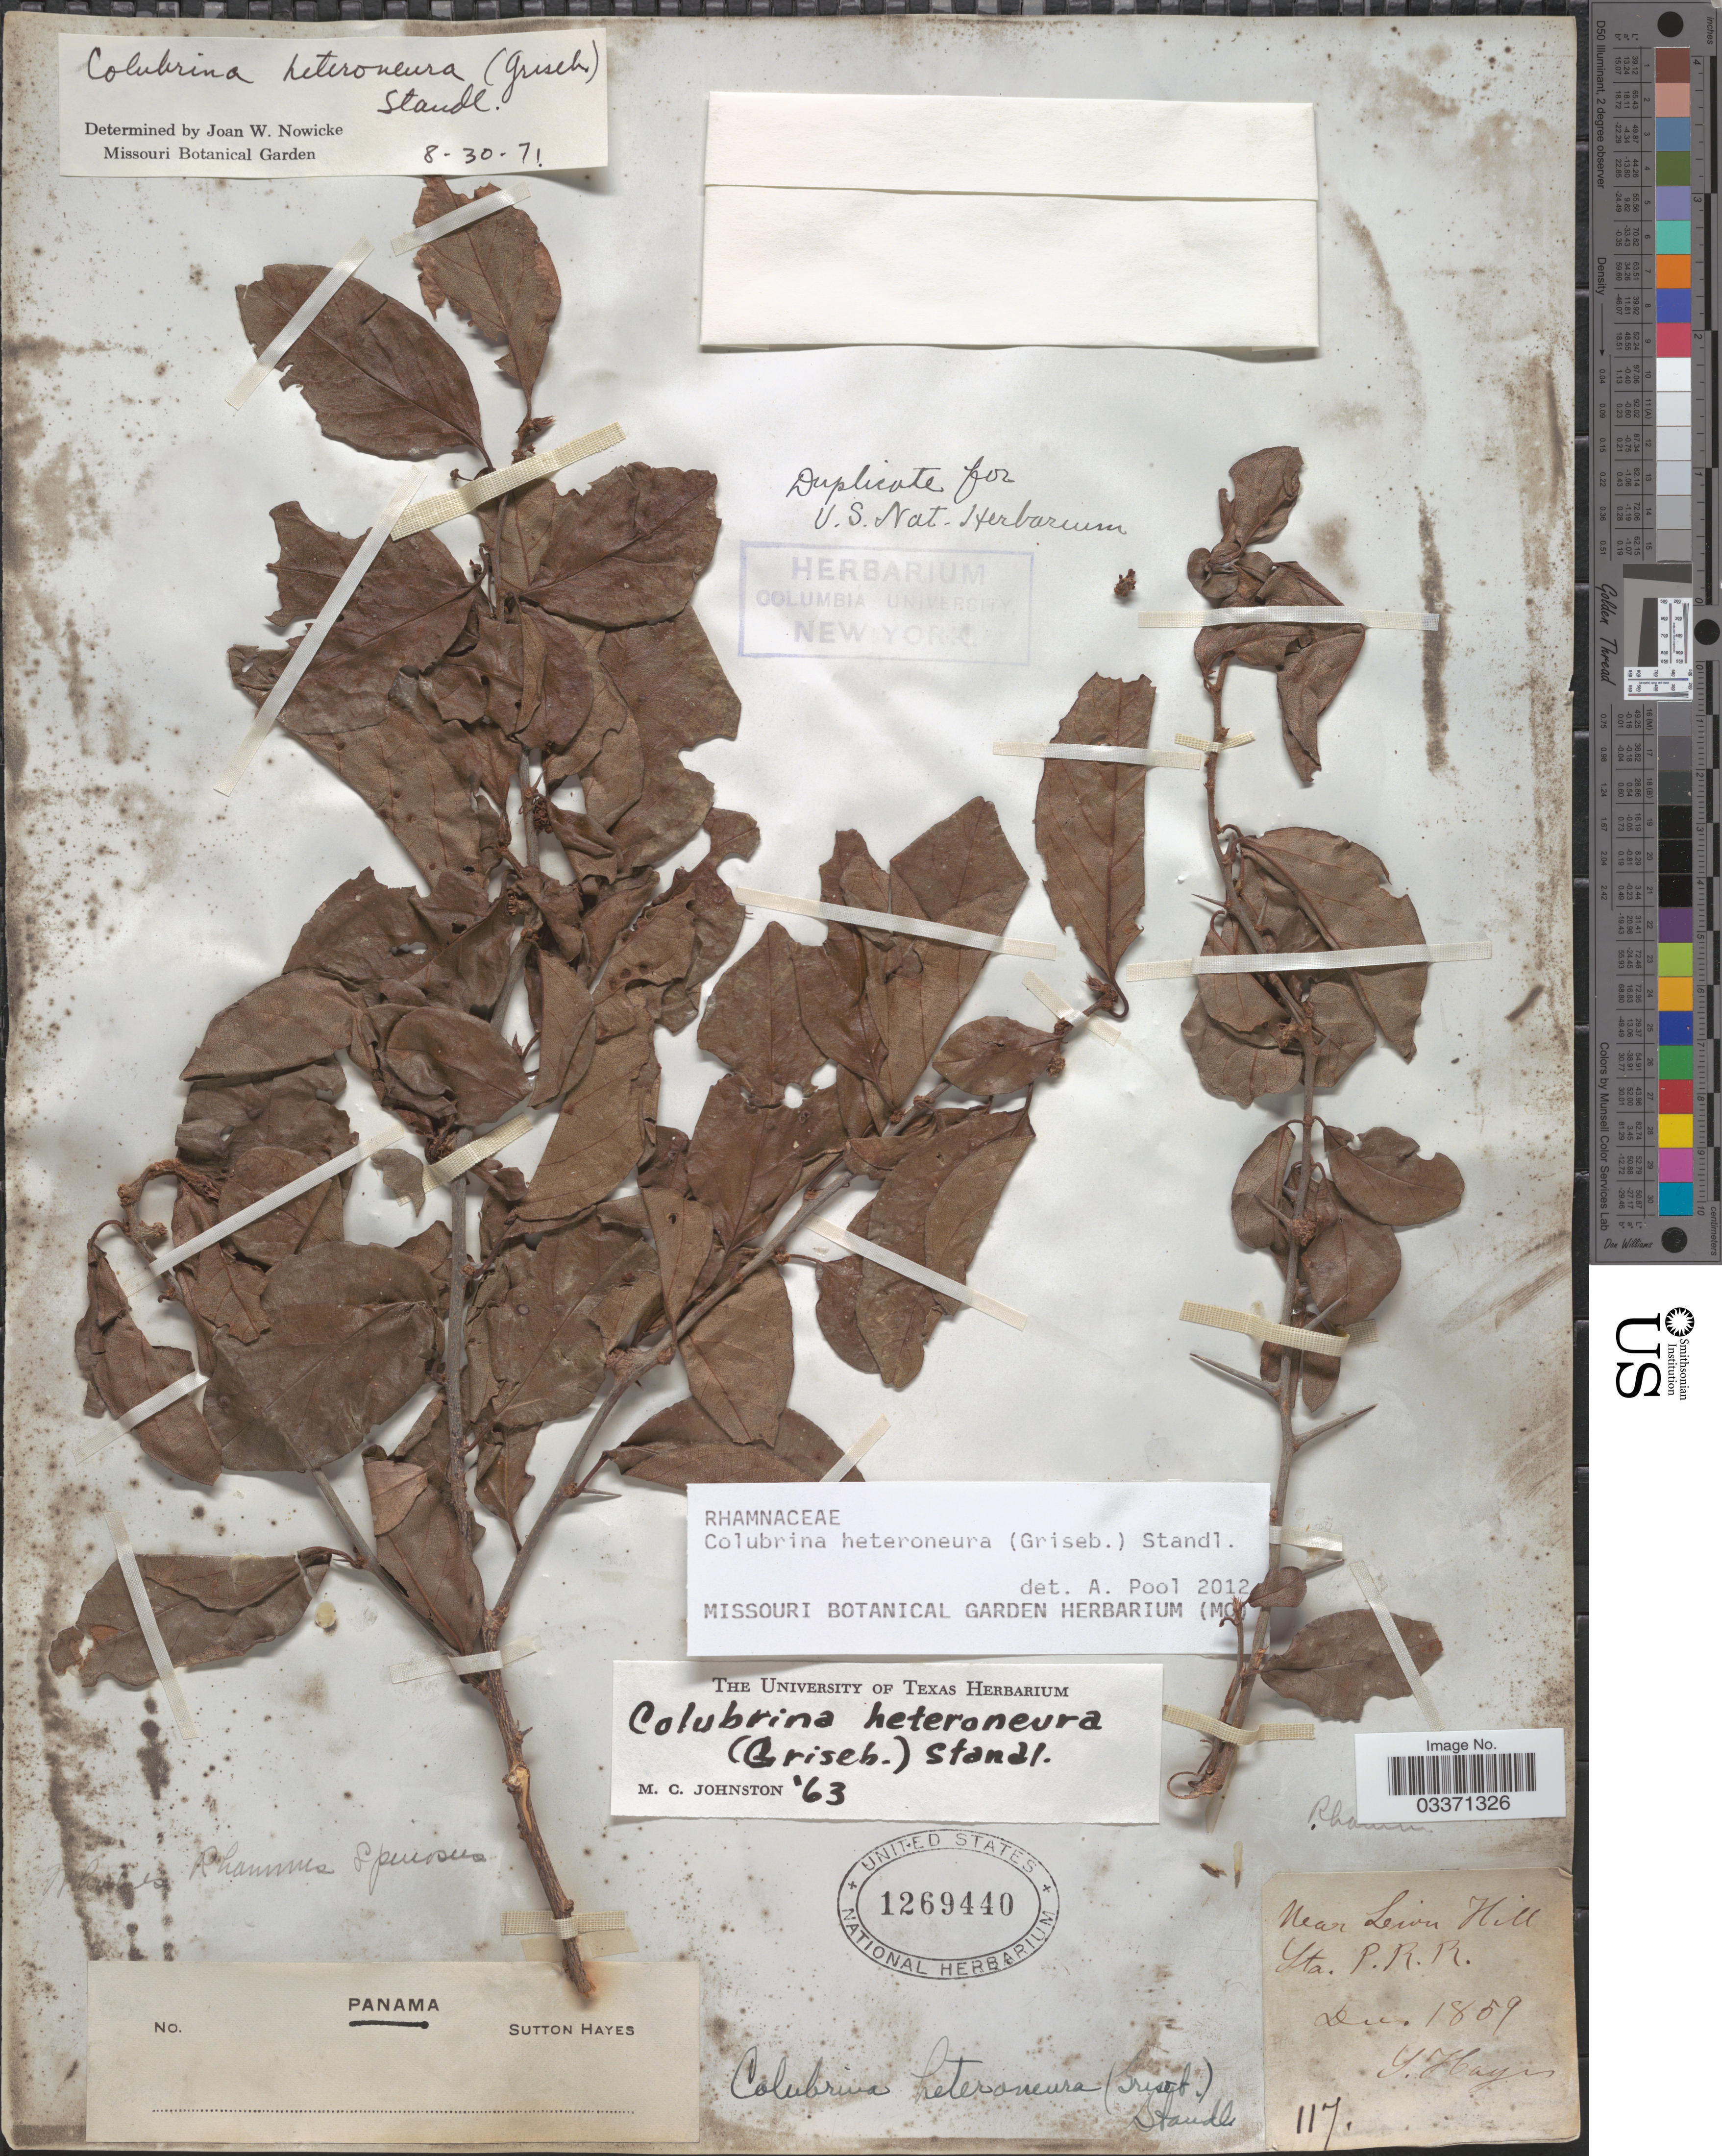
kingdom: Plantae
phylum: Tracheophyta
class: Magnoliopsida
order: Rosales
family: Rhamnaceae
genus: Colubrina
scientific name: Colubrina heteroneura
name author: (Griseb.) Standl.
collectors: S. Hayes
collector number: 117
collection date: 1859-12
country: Panama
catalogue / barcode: US 1269440